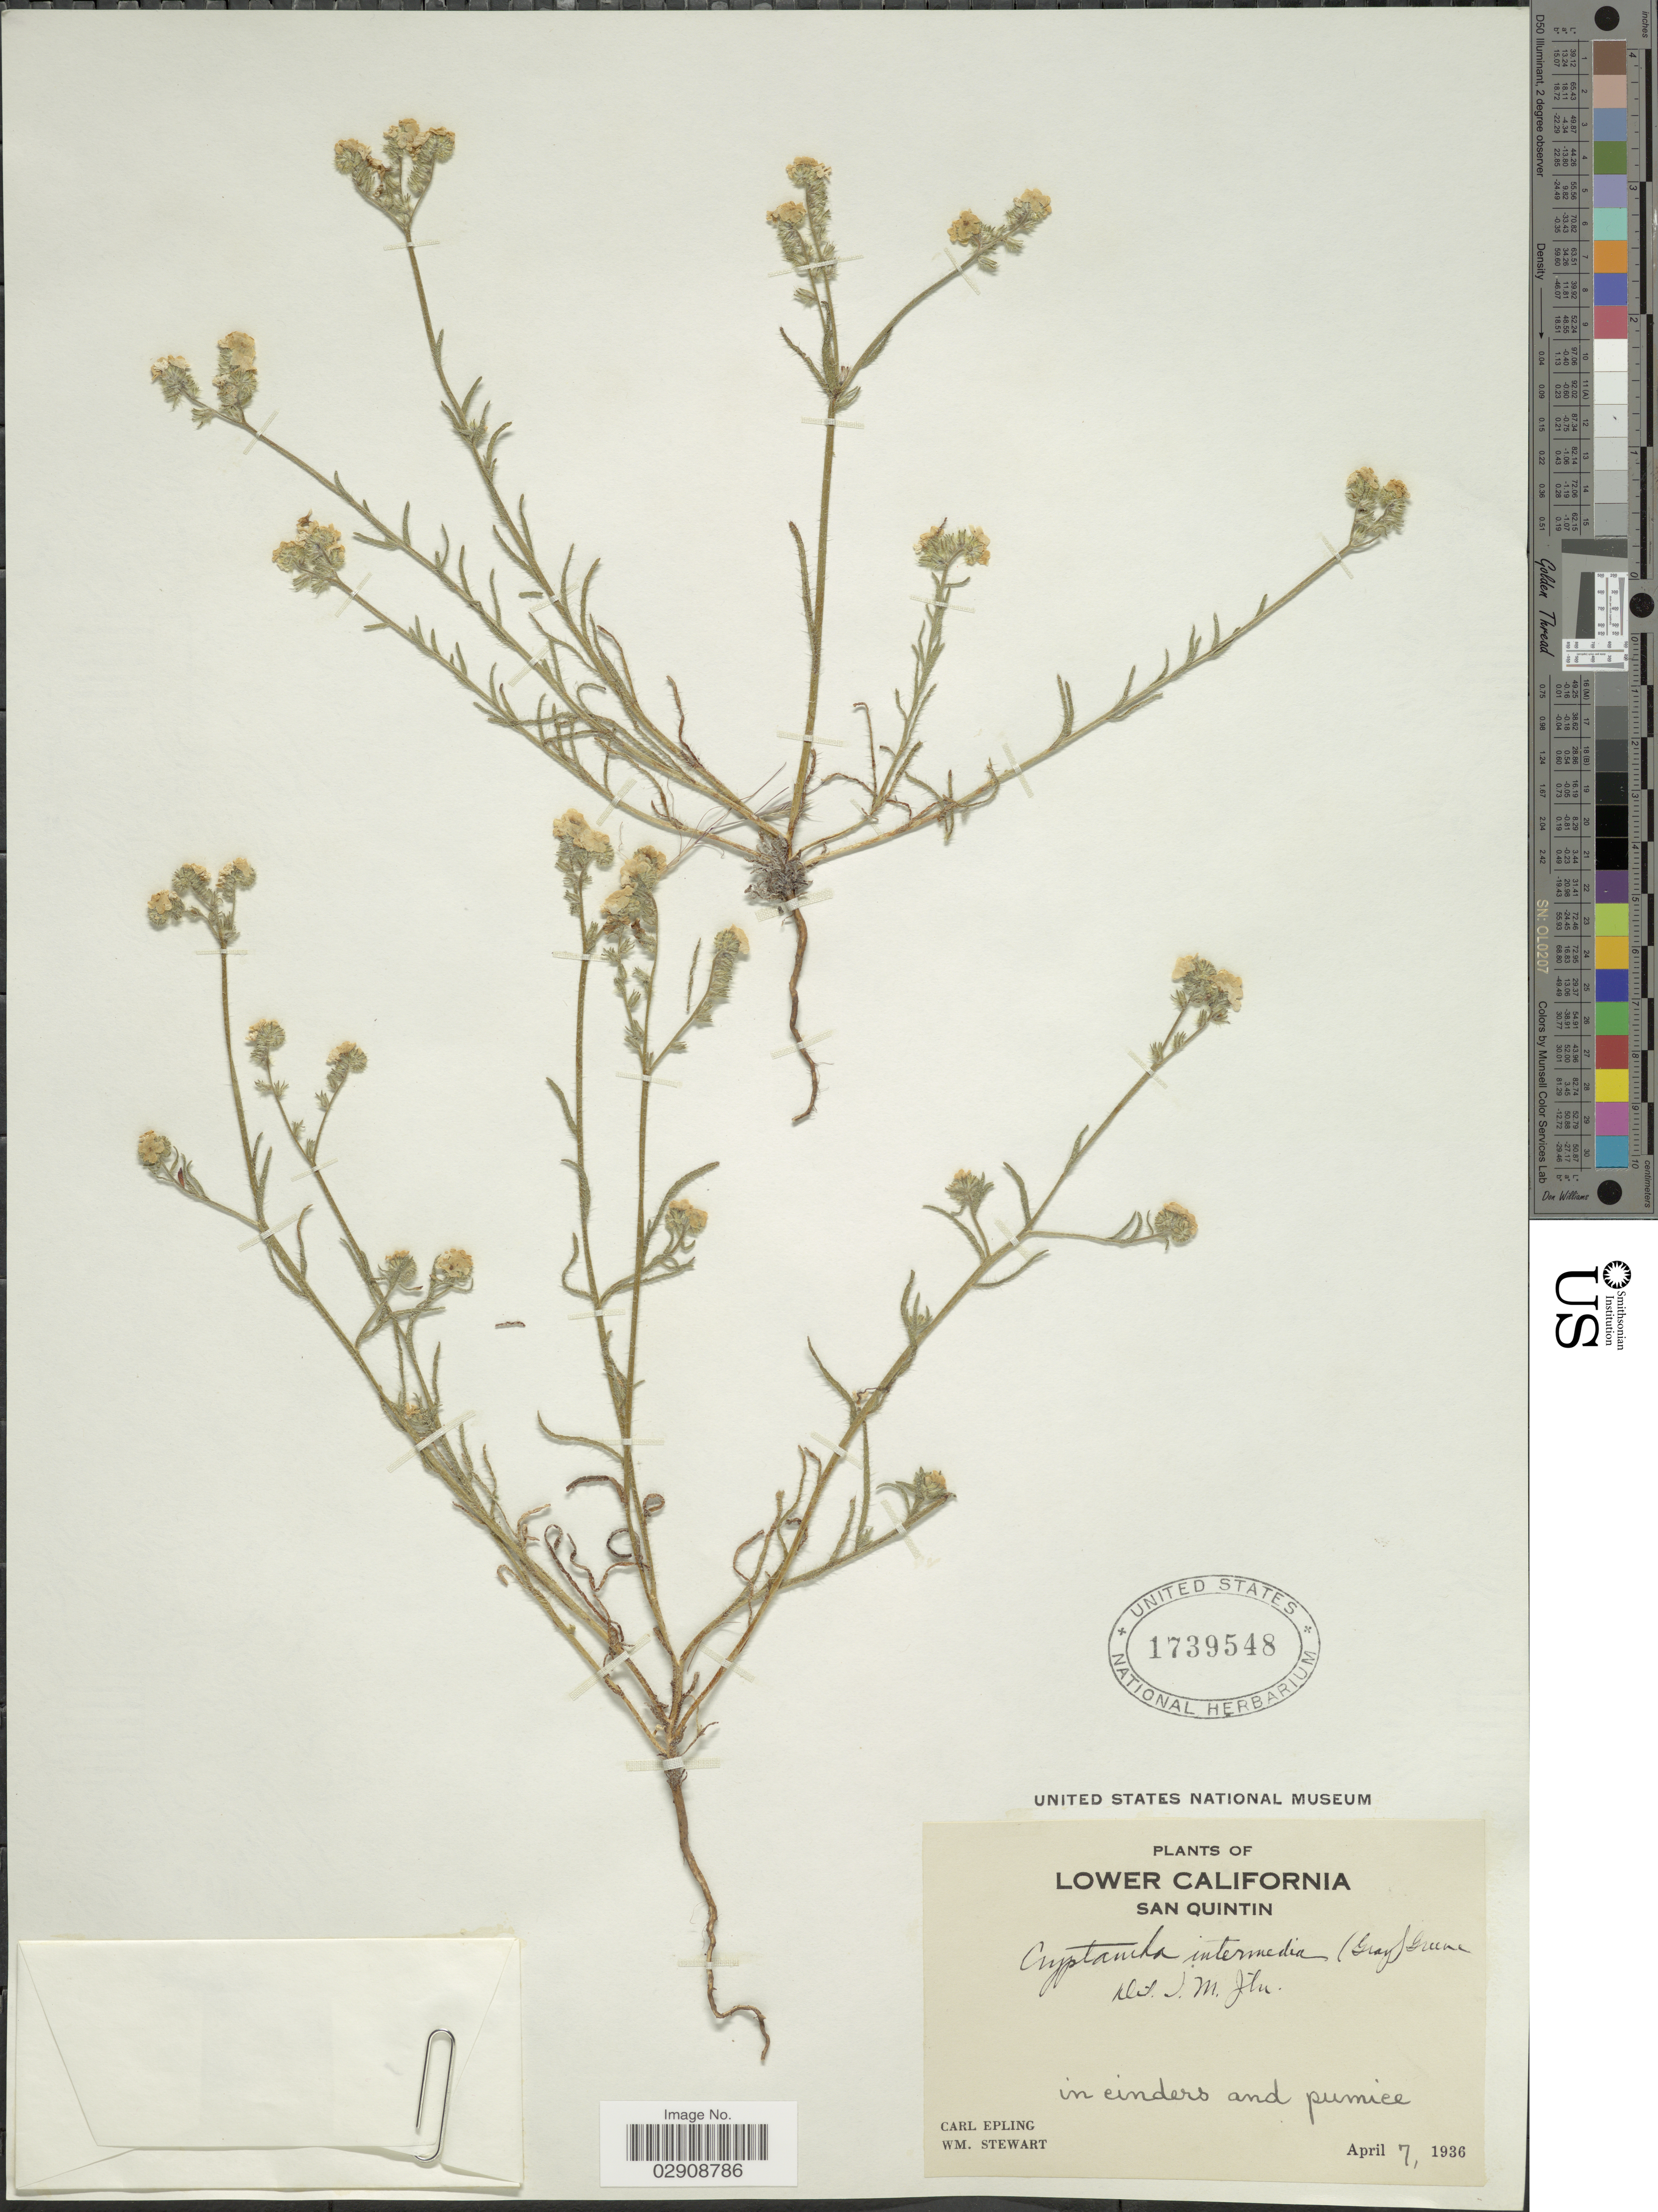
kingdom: Plantae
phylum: Tracheophyta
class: Magnoliopsida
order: Boraginales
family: Boraginaceae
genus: Cryptantha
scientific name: Cryptantha intermedia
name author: (A. Gray) Greene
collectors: C. C. Epling & W. Stewart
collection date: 1936-04-07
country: Mexico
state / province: Baja California Norte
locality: Lower California, San Quintin.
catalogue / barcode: US 1739548